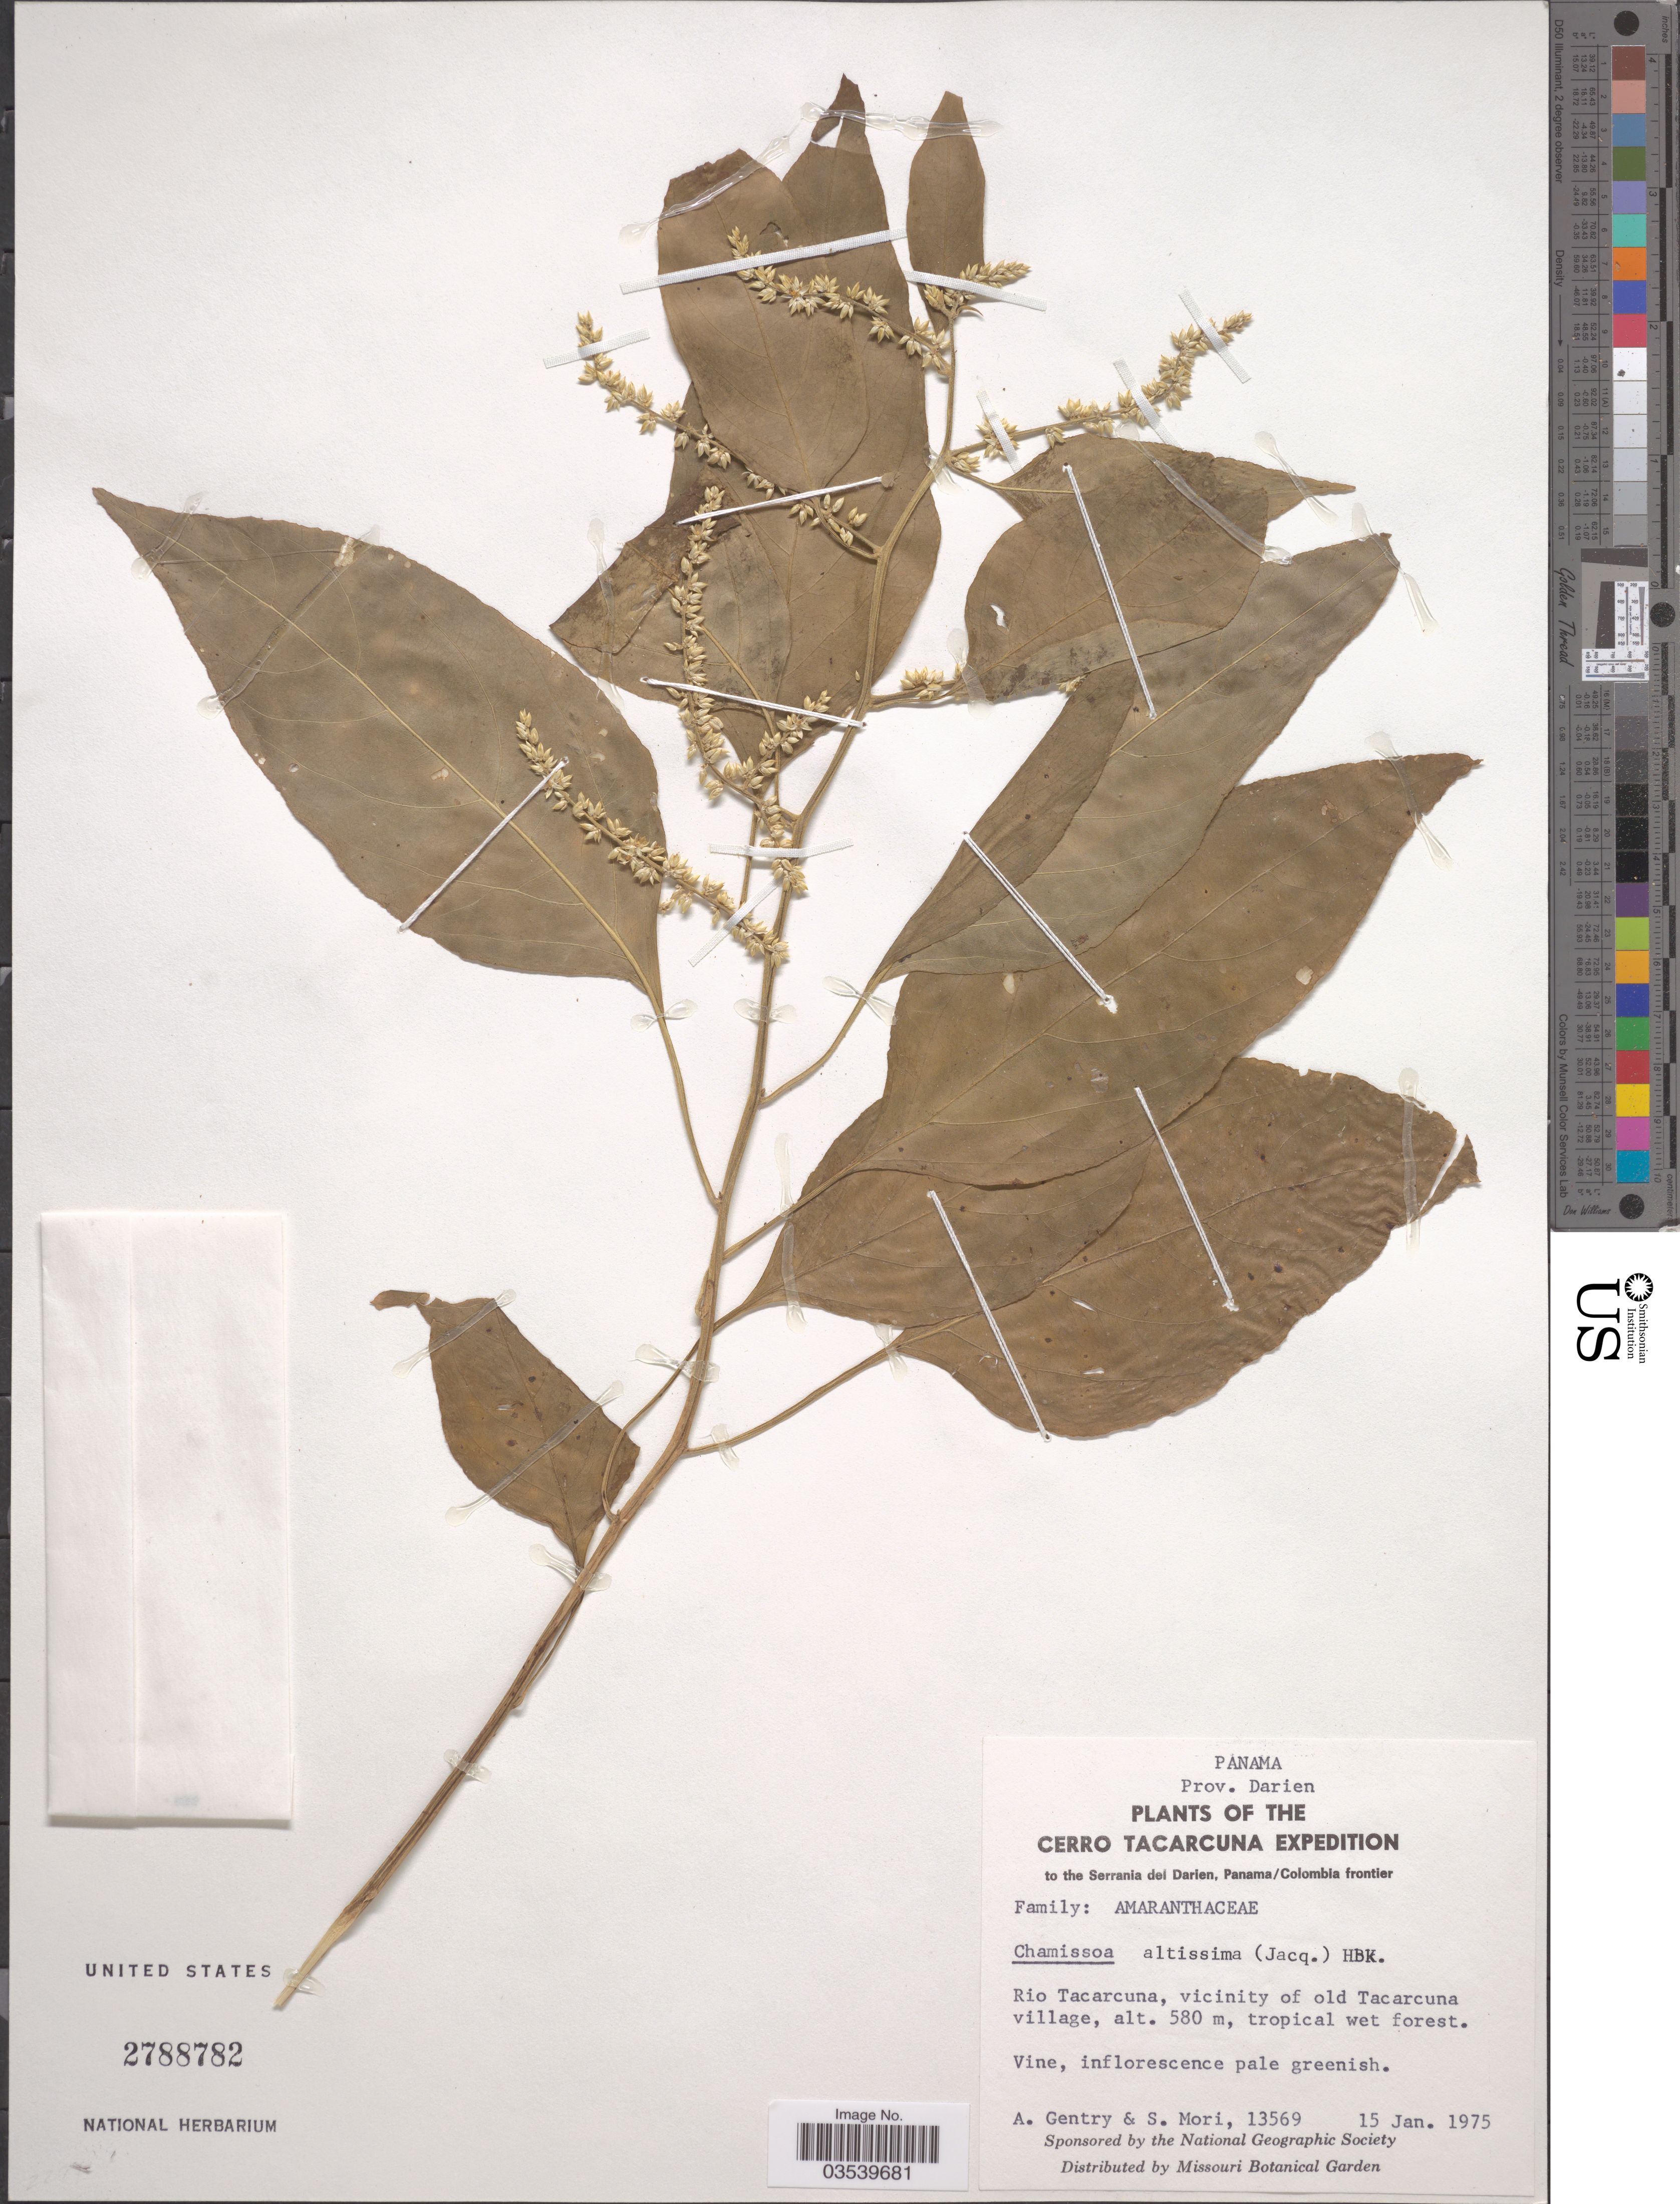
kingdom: Plantae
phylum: Tracheophyta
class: Magnoliopsida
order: Caryophyllales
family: Amaranthaceae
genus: Chamissoa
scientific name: Chamissoa altissima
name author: (Jacq.) Kunth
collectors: A. H. Gentry & S. Mori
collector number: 13569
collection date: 1975-01-15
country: Panama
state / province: Darién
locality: Cerro Tacarcuna to the Serrania del Darien, Panama/Colombia frontier. Rio Tacarcuna, vicinity of old Tacarcuna village.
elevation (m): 580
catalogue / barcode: US 2788782